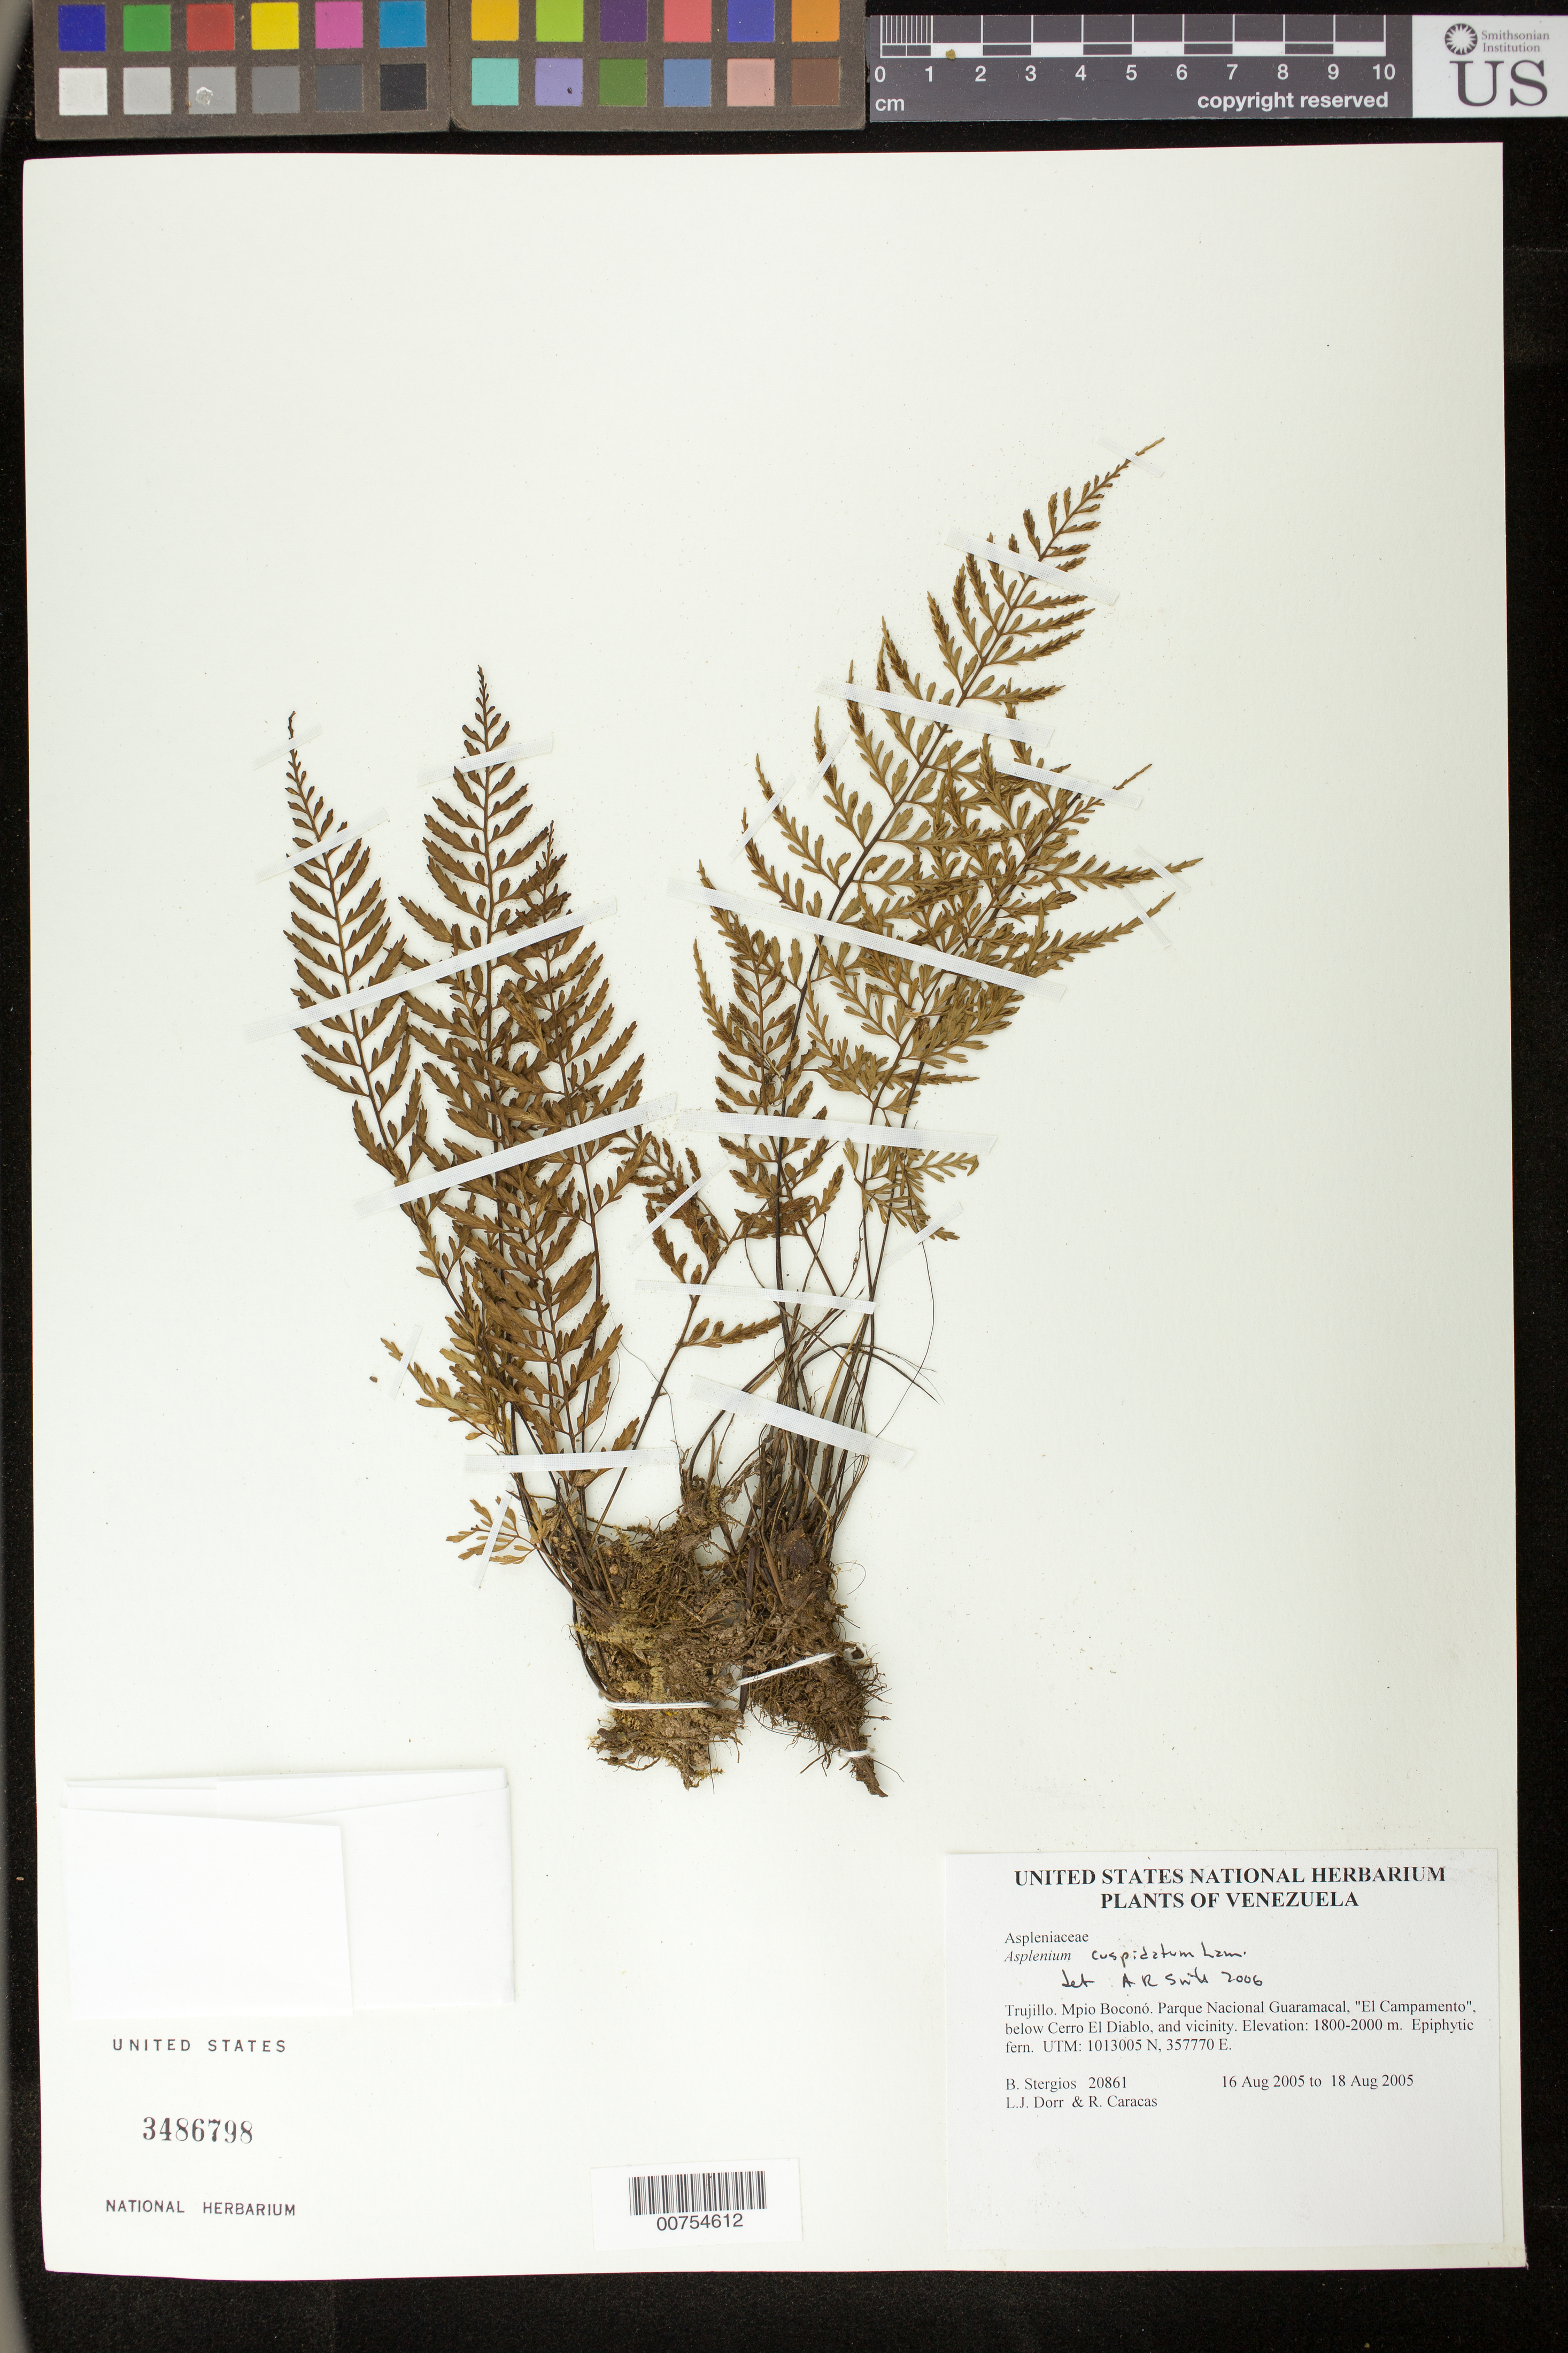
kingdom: Plantae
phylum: Tracheophyta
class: Polypodiopsida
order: Polypodiales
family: Aspleniaceae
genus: Asplenium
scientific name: Asplenium cuspidatum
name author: Lam.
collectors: B. G. Stergios, L. J. Dorr & R. Caracas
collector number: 20861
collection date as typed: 16 Aug 2005 to 18 Aug 2005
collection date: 2005-08-16/2005-08-18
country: Venezuela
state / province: Trujillo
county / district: Boconó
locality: Parque Nacional Guaramacal, "El Campamento", below Cerro El Diablo, and vicinity.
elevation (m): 1800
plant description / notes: PORT, US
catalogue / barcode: US 3486798